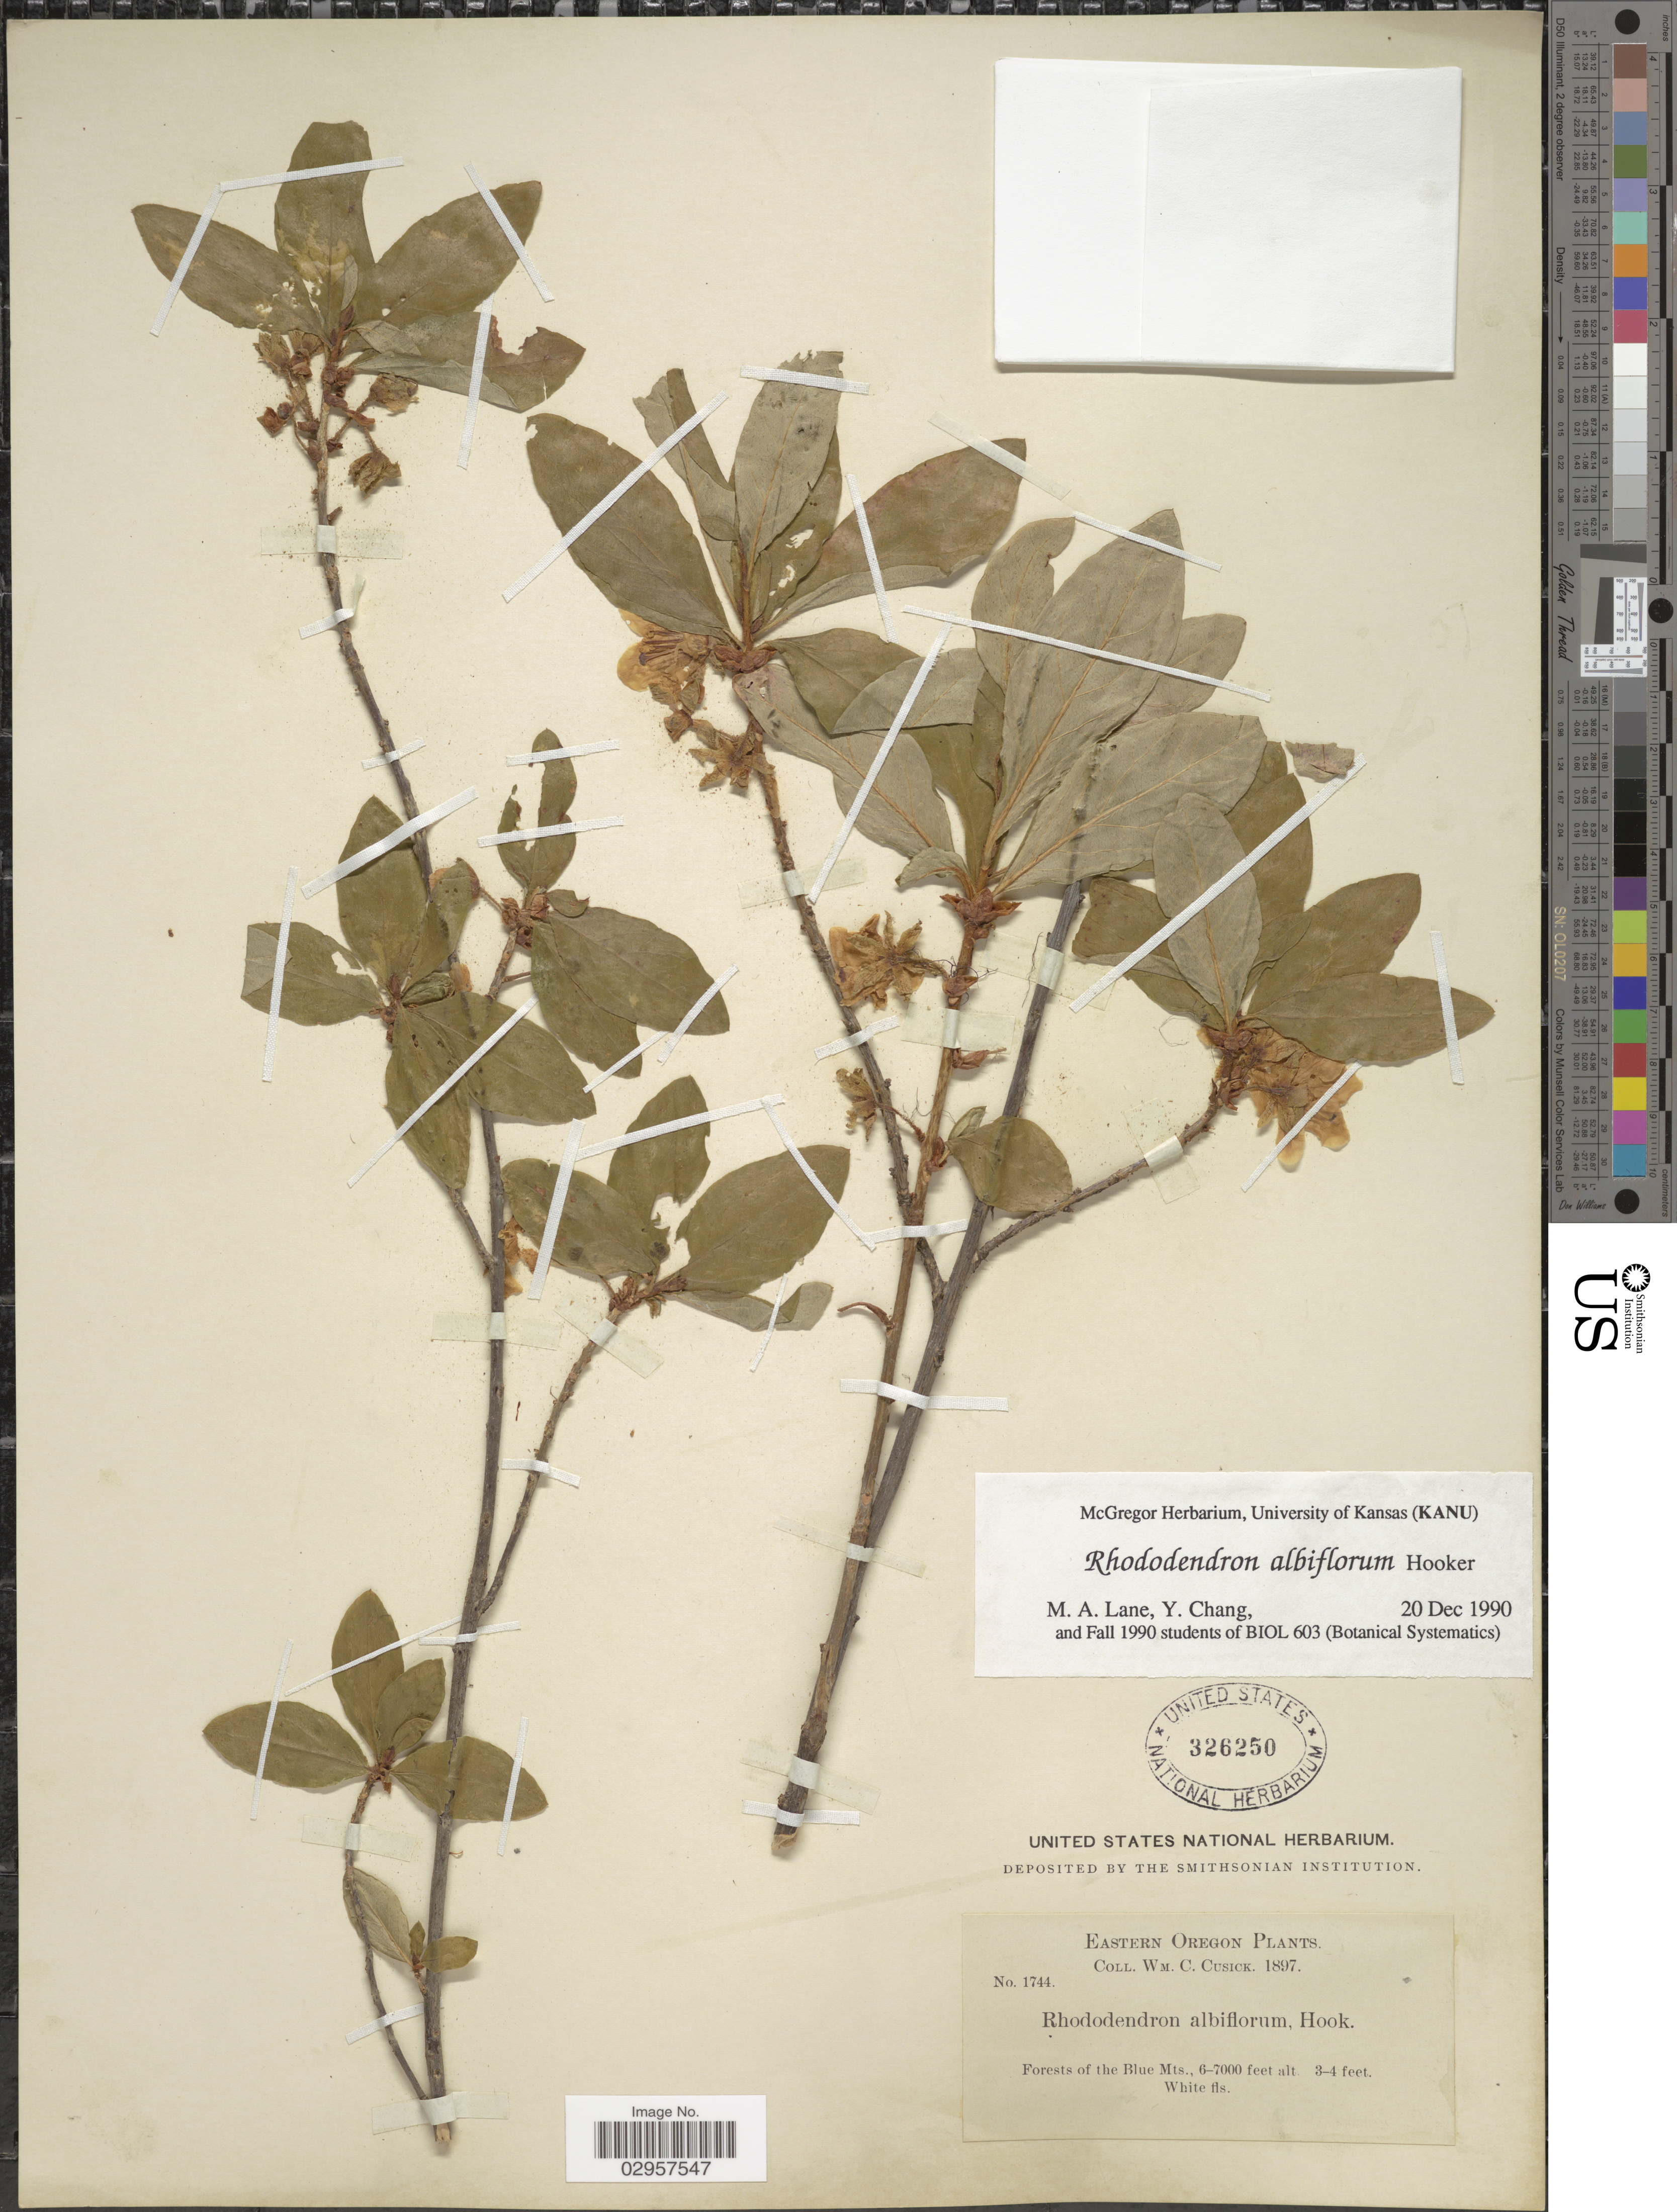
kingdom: Plantae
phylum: Tracheophyta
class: Magnoliopsida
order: Ericales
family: Ericaceae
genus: Rhododendron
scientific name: Rhododendron albiflorum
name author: Hook.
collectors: W. C. Cusick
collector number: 1744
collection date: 1897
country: United States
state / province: Oregon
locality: Eastern Oregon. Forests of the Blue Mts.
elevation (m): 1829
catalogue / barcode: US 326250